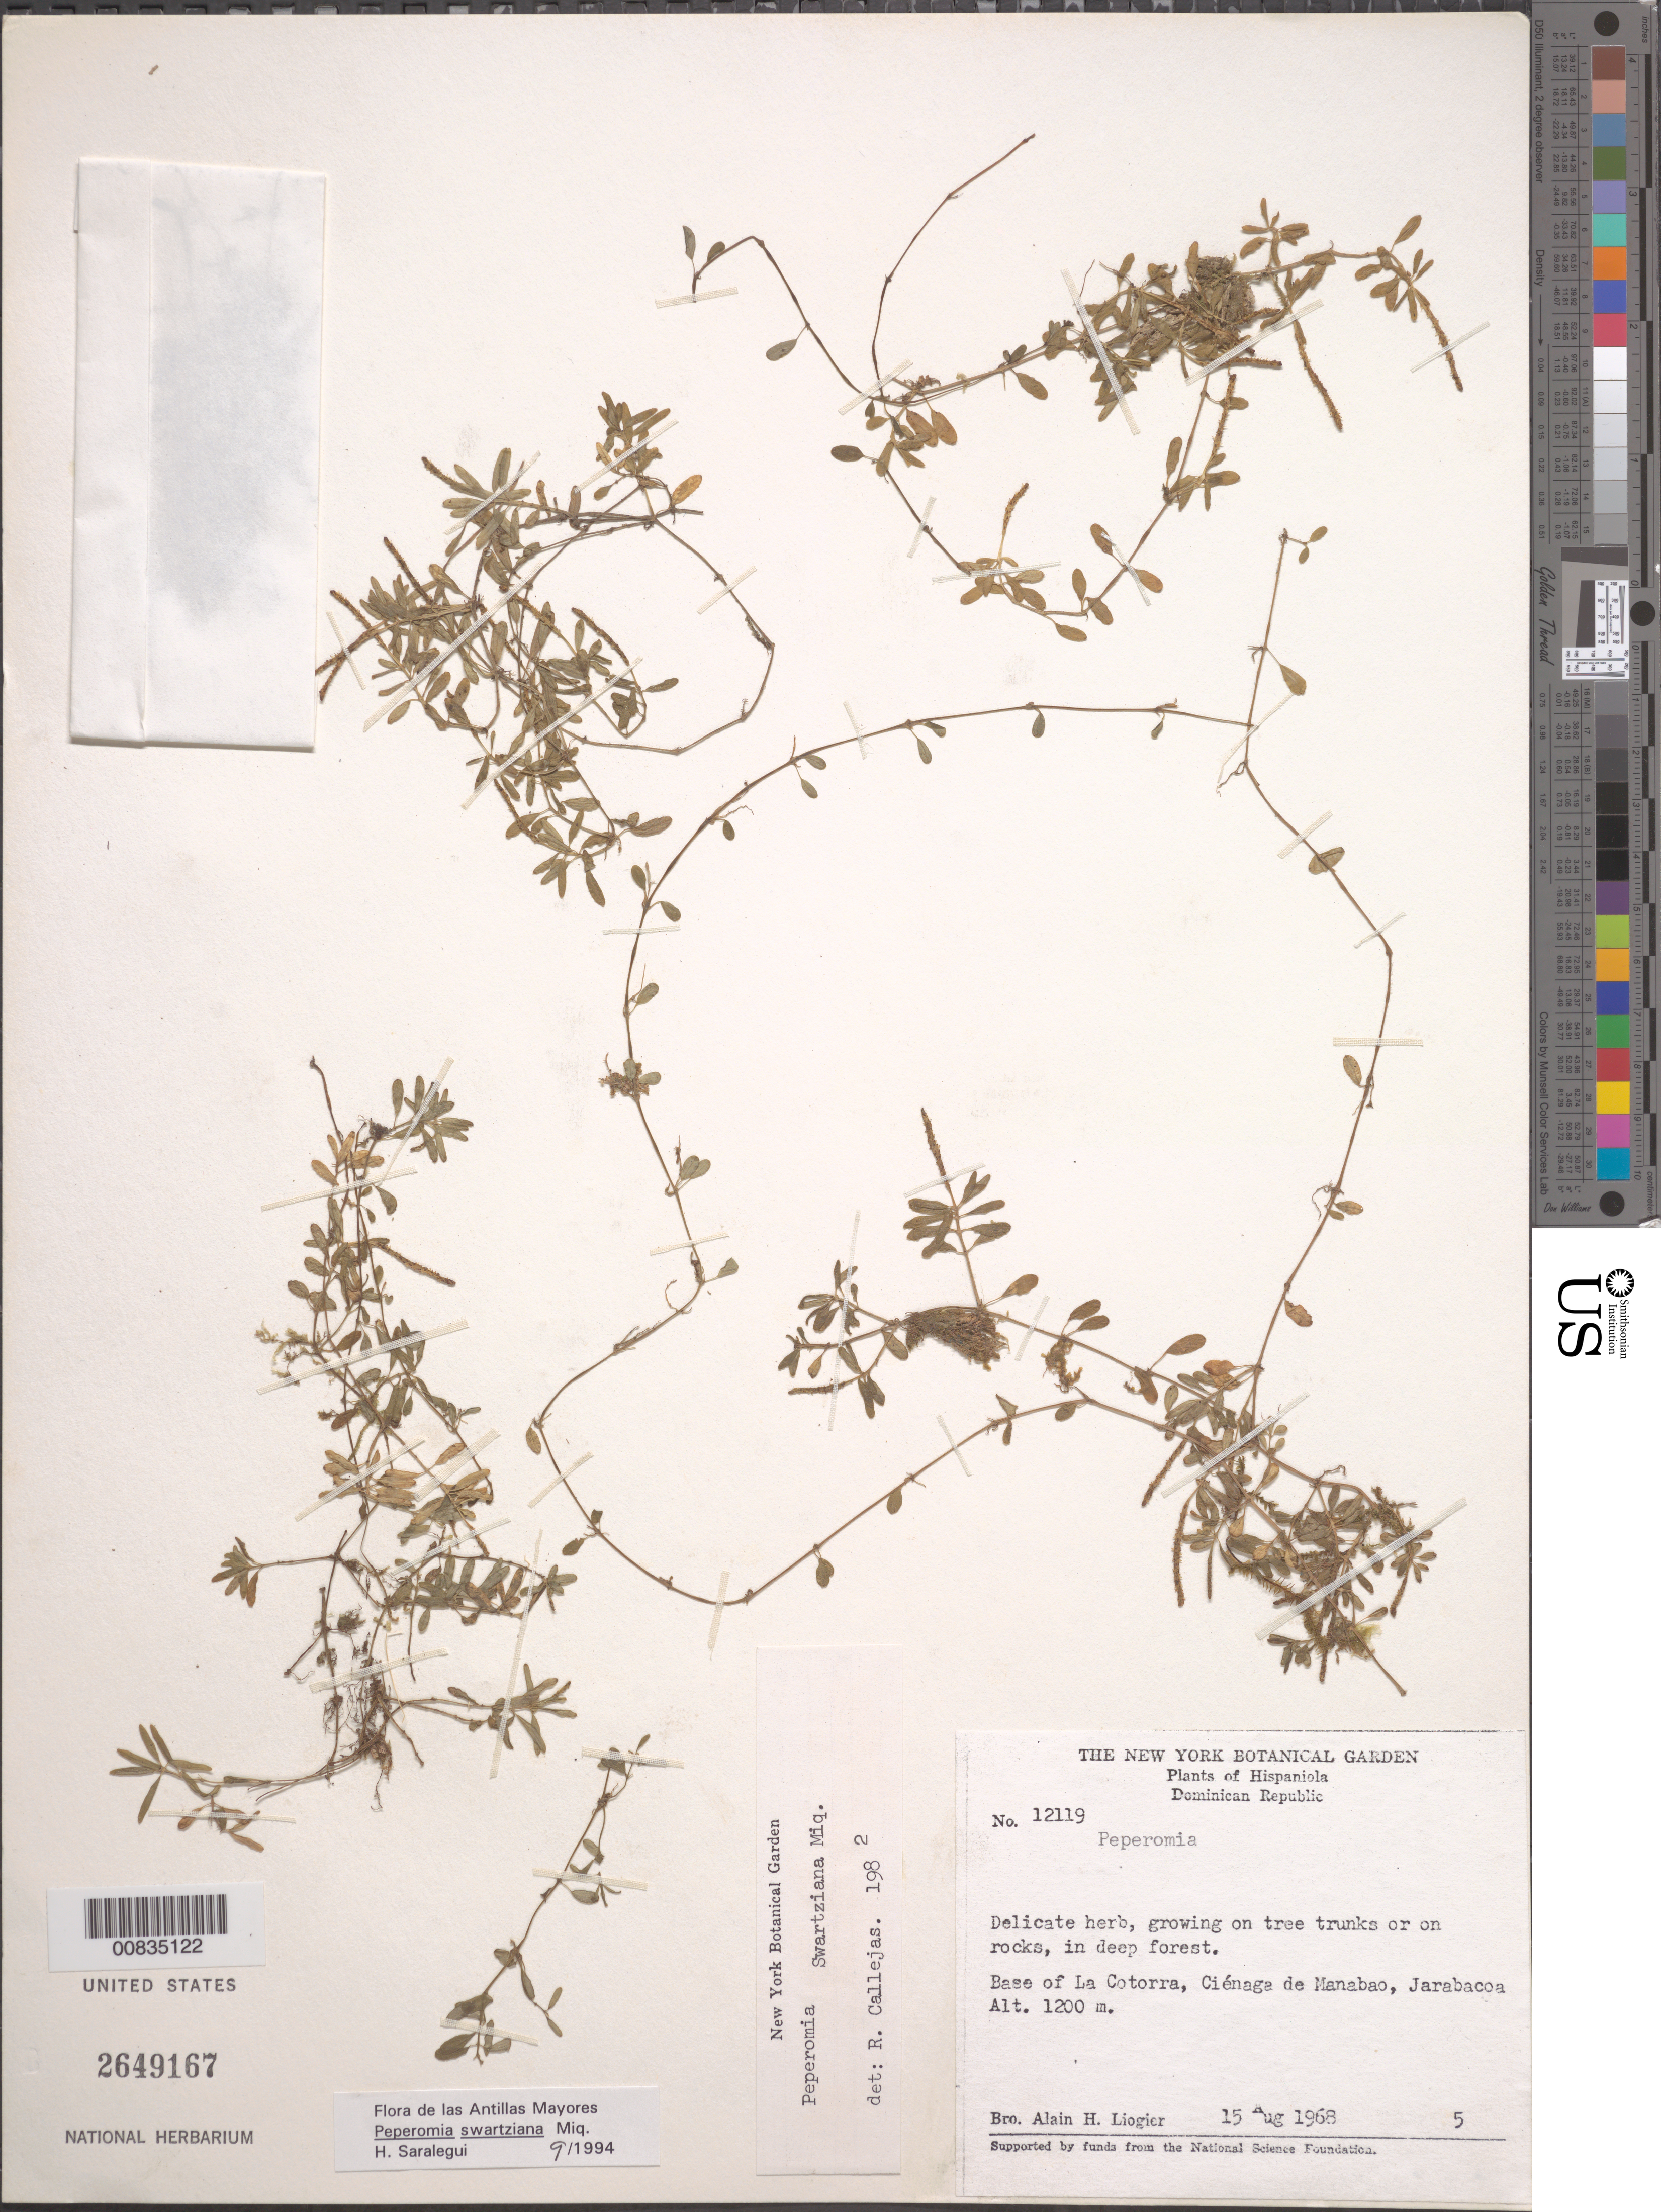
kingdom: Plantae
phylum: Tracheophyta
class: Magnoliopsida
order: Piperales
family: Piperaceae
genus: Peperomia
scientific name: Peperomia swartziana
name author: Miq.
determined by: Saralegui Boza, H., (HAJB), Jardin Botanico Nacional (Habana)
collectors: A. H. Liogier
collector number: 12119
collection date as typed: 15 Aug 1968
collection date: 1968-08-15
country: Dominican Republic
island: Hispaniola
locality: Base of La Cotorra, Ciénaga de Manabao, Jarabacoa.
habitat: Growing on tree trunks or on rocks, in deep forest.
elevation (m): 1200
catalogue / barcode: US 2649167